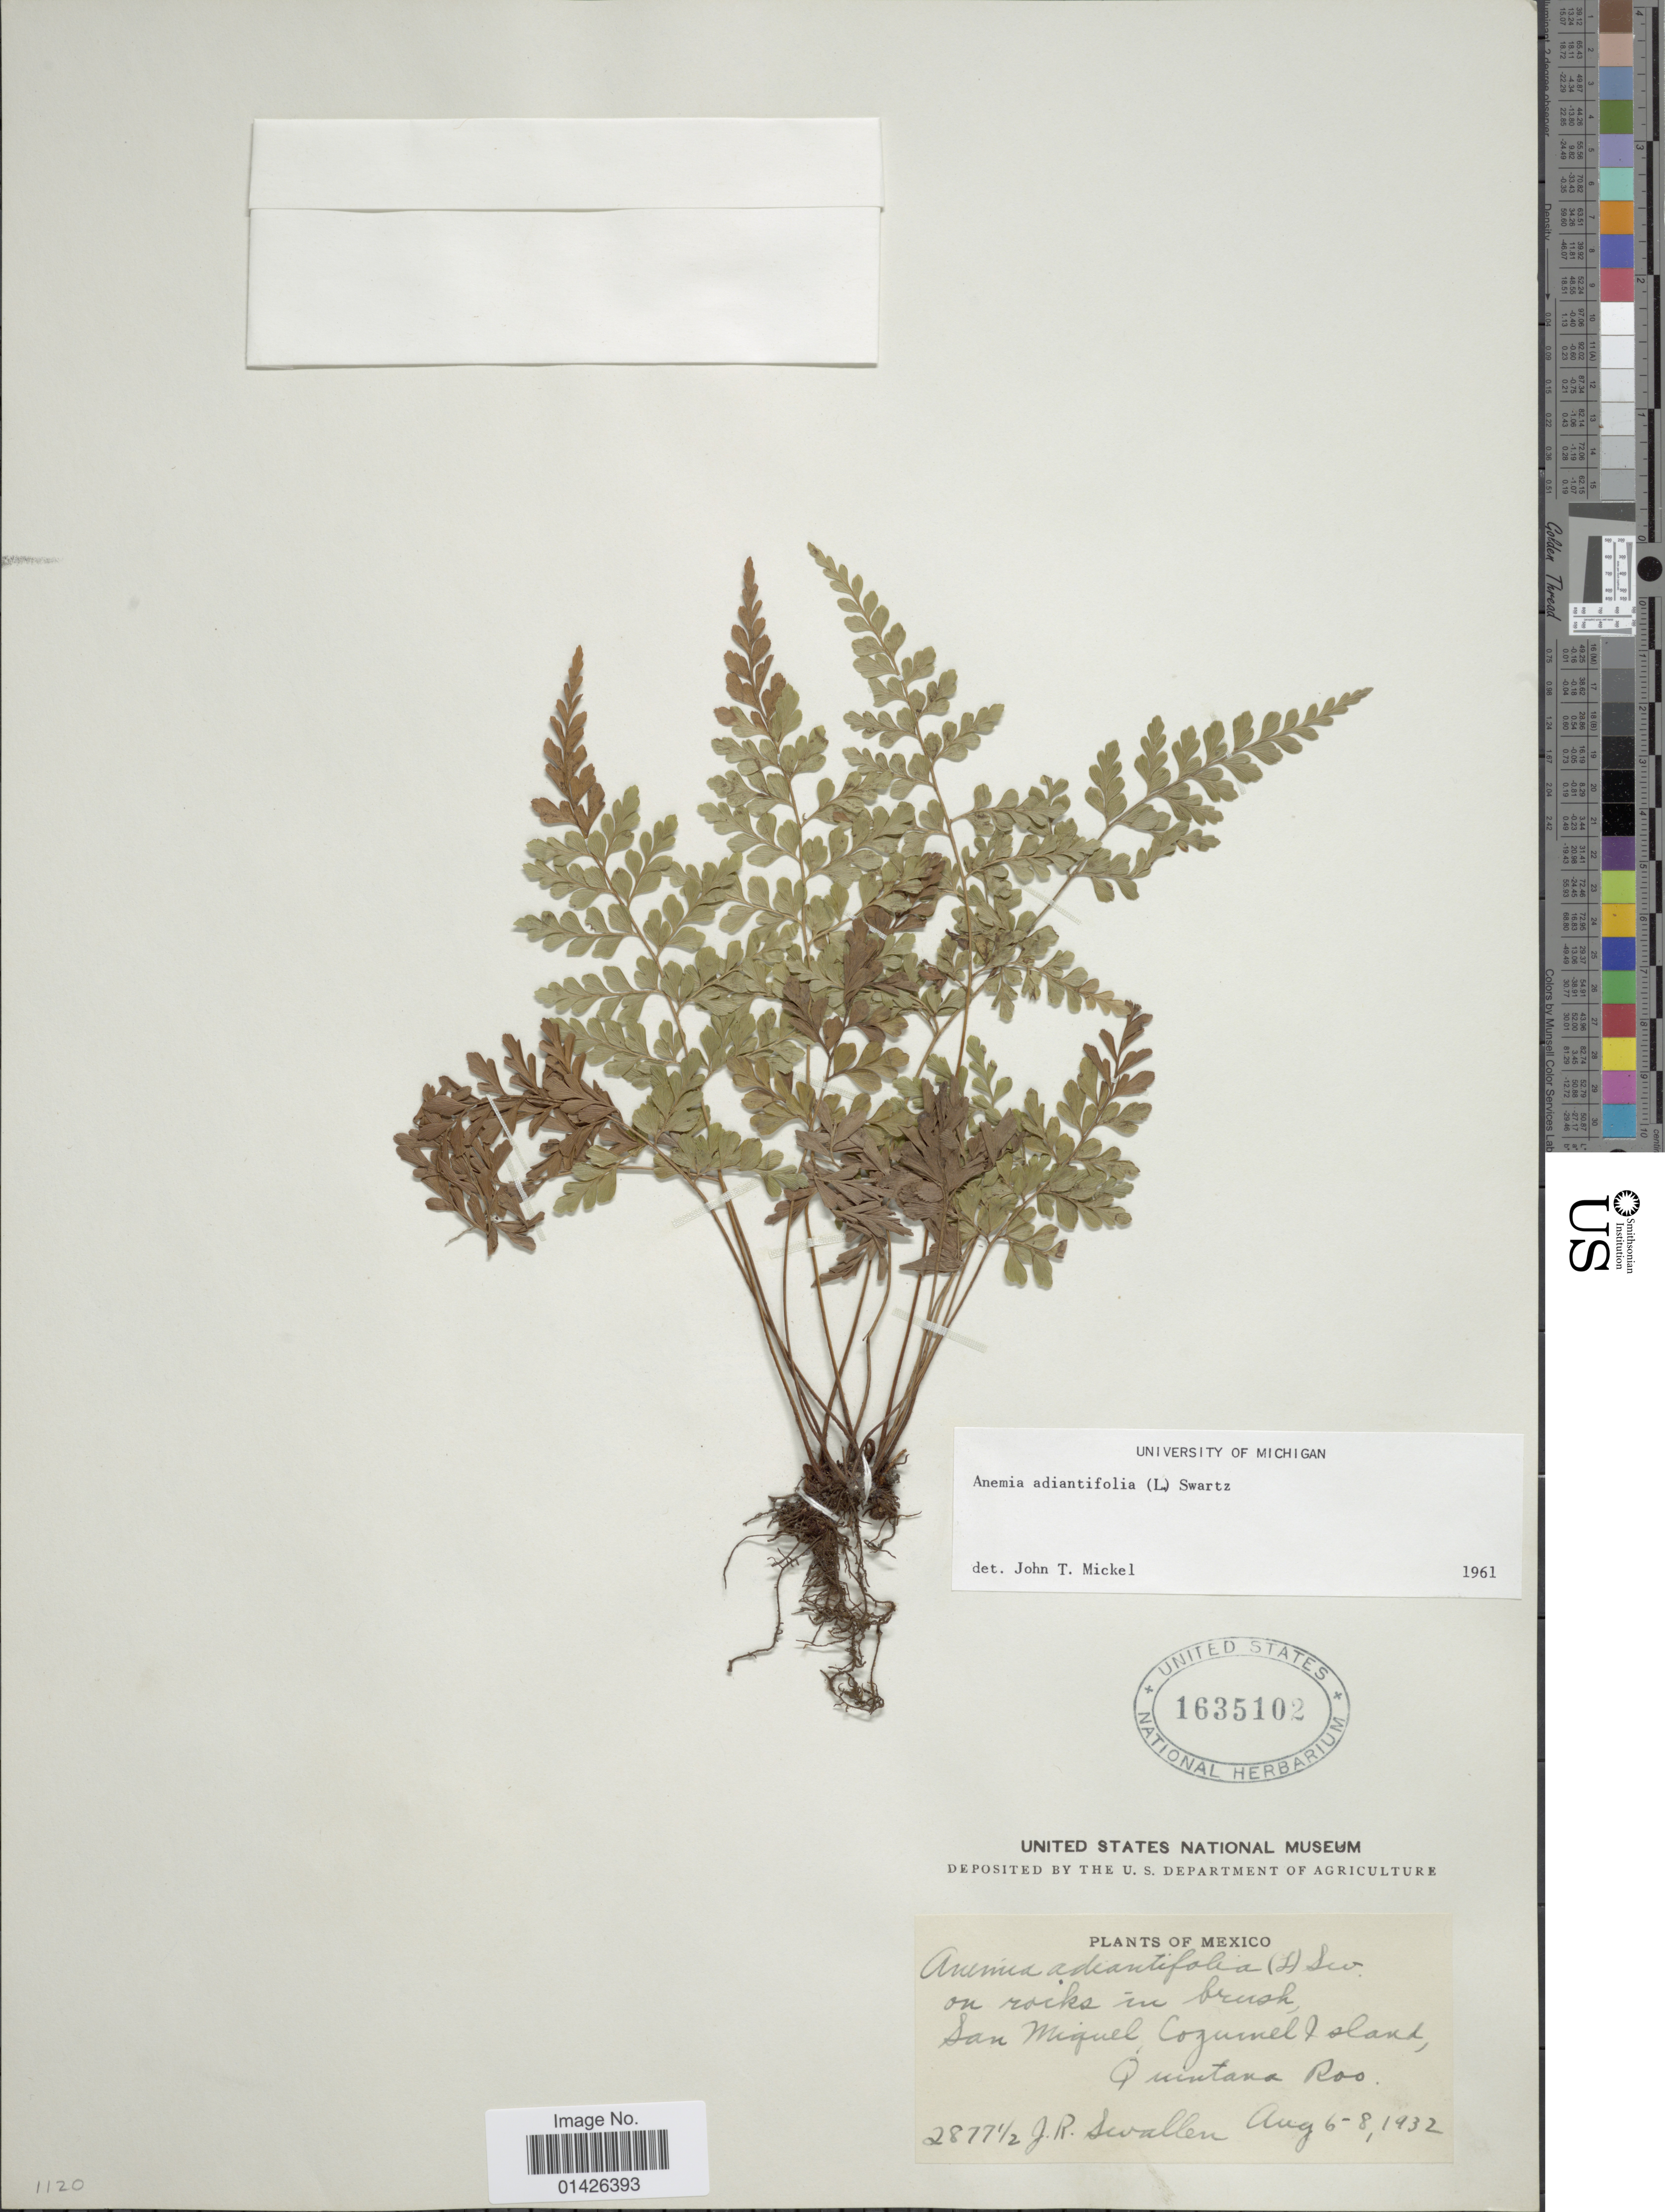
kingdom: Plantae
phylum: Tracheophyta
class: Polypodiopsida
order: Schizaeales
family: Anemiaceae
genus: Anemia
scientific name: Anemia adiantifolia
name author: (L.) Sw.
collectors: J. R. Swallen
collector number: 2877½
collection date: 1932-08-06/1932-08-08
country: Mexico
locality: San Miguel Cozumel Island, Quintana Roo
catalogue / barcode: US 1635102